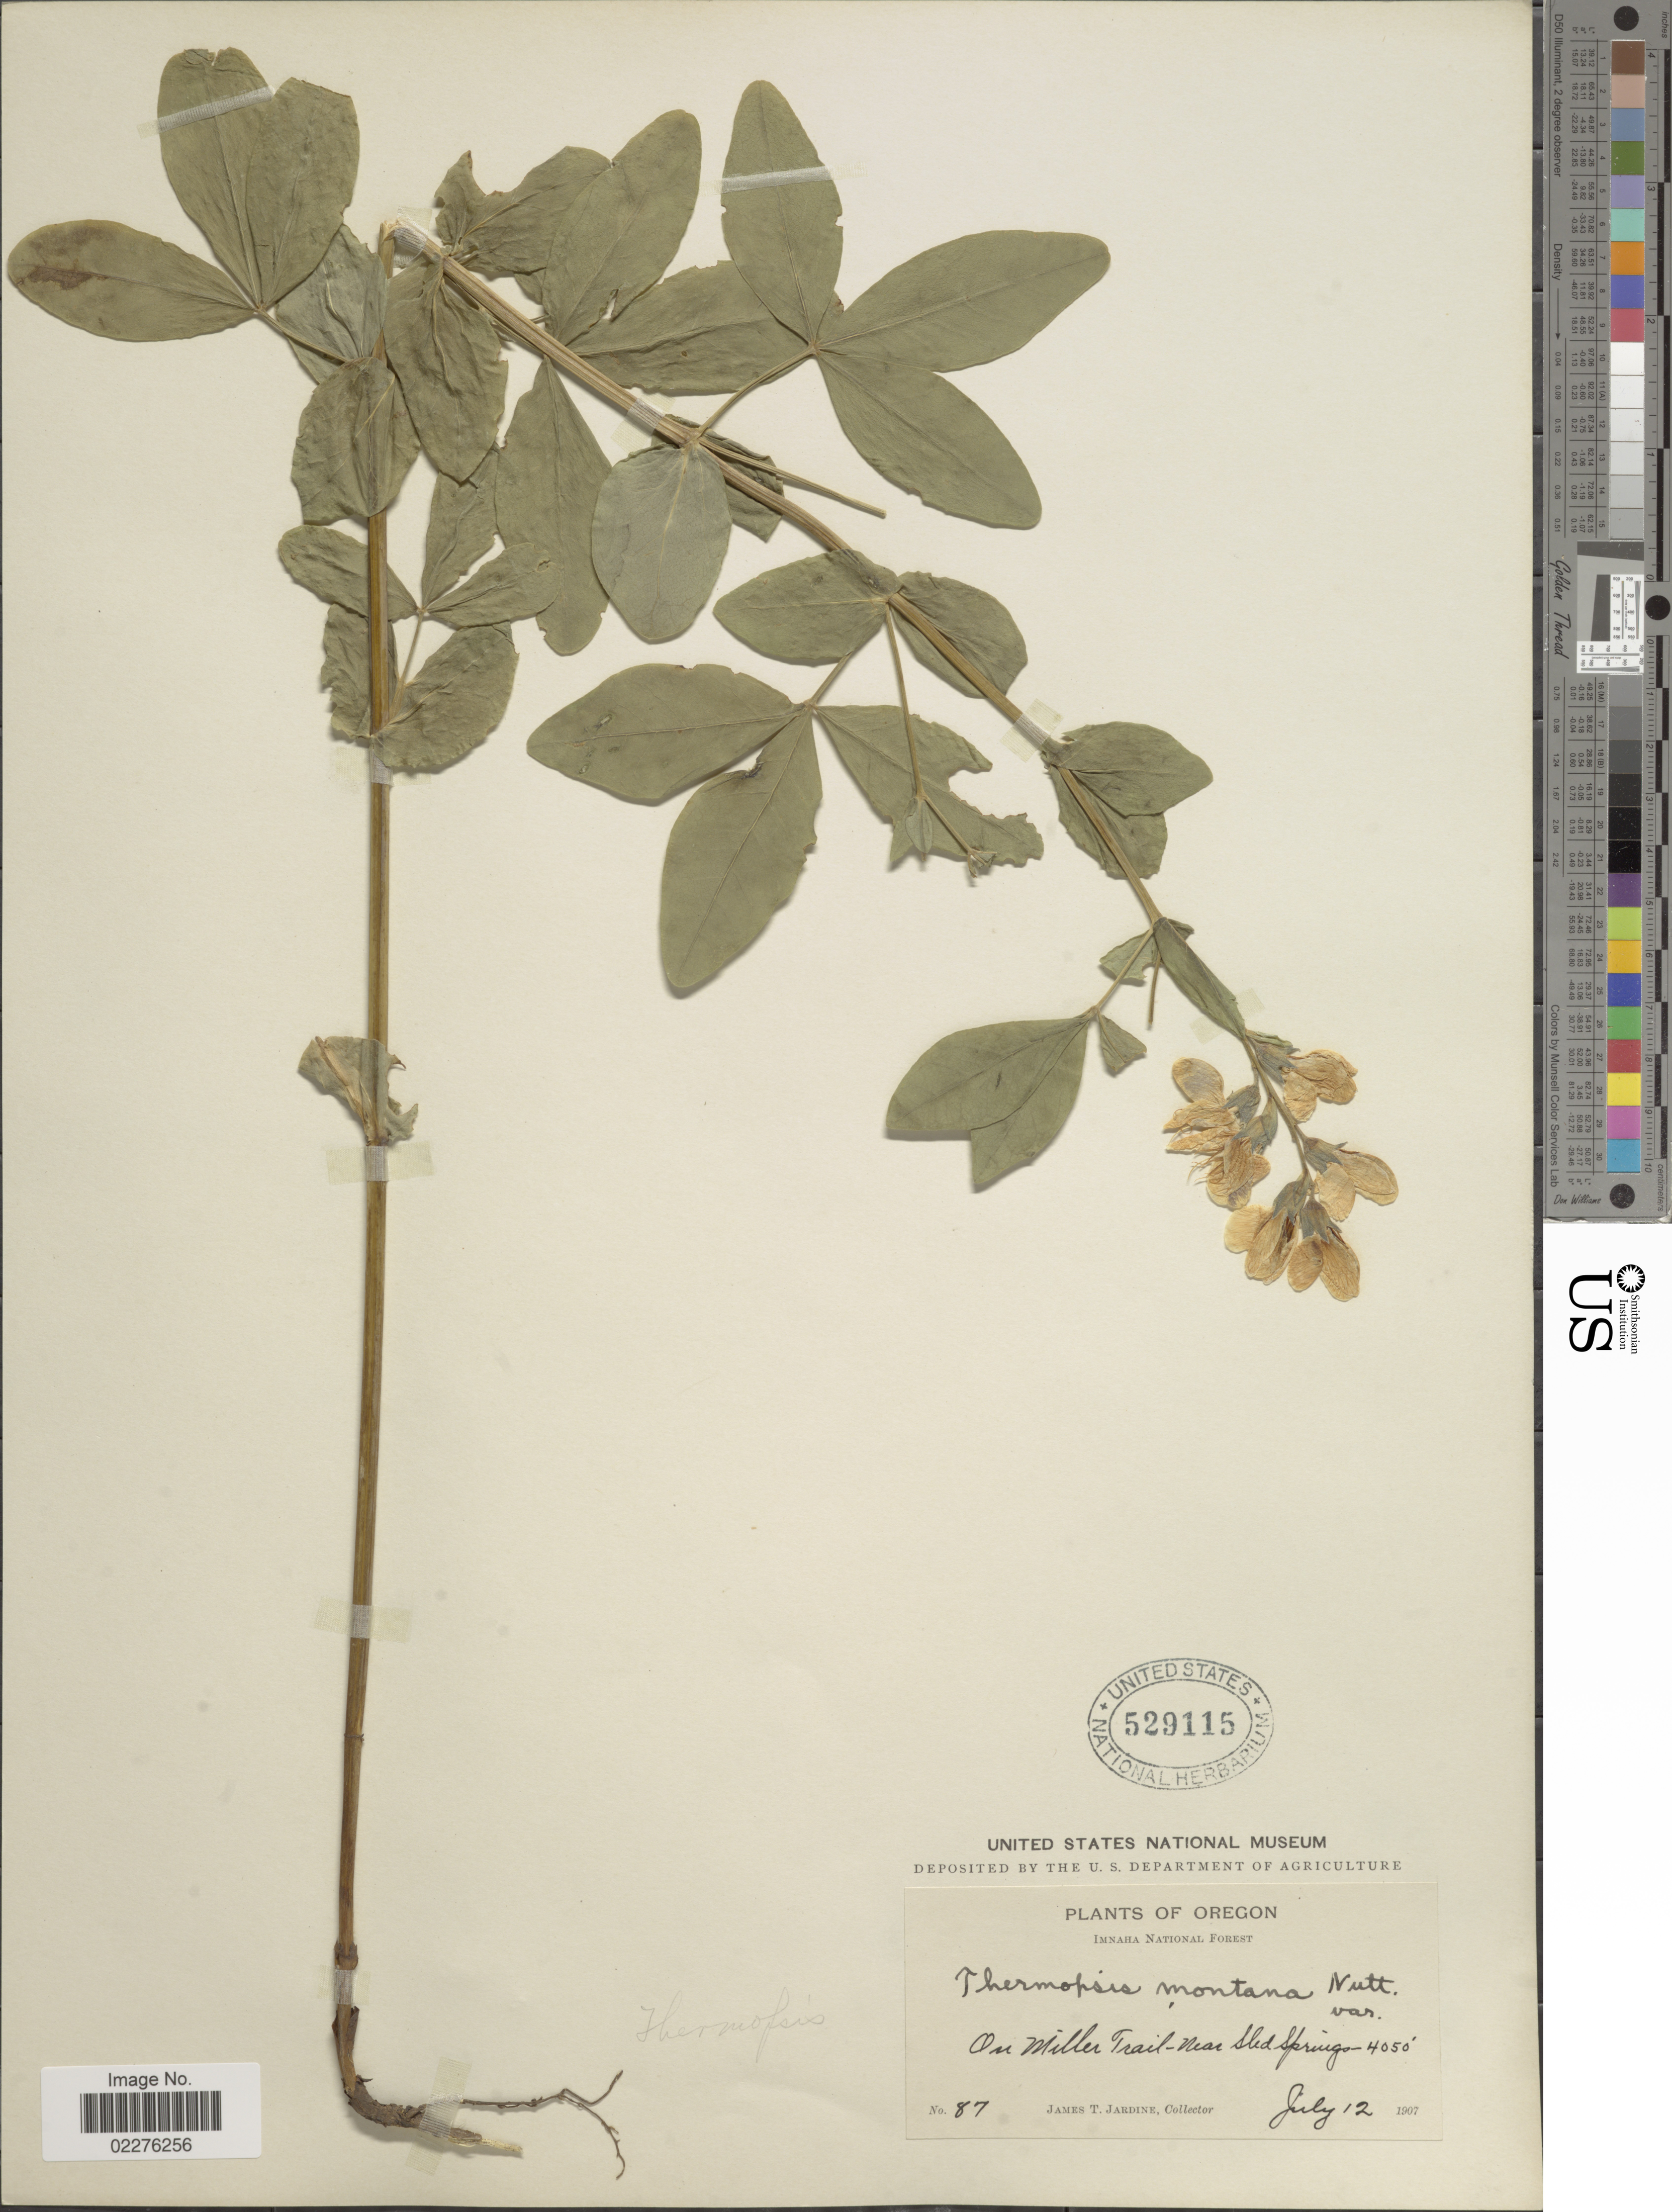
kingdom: Plantae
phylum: Tracheophyta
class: Magnoliopsida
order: Fabales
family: Fabaceae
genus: Thermopsis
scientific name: Thermopsis montana var. ovata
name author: (B.L. Rob. ex Piper) H. St. John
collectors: J. T. Jardine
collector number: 87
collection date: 1907-07-12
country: United States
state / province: Oregon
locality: Imnaha National Forest, On Miller Trail - Near Sled Springs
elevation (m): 1234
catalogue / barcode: US 529115